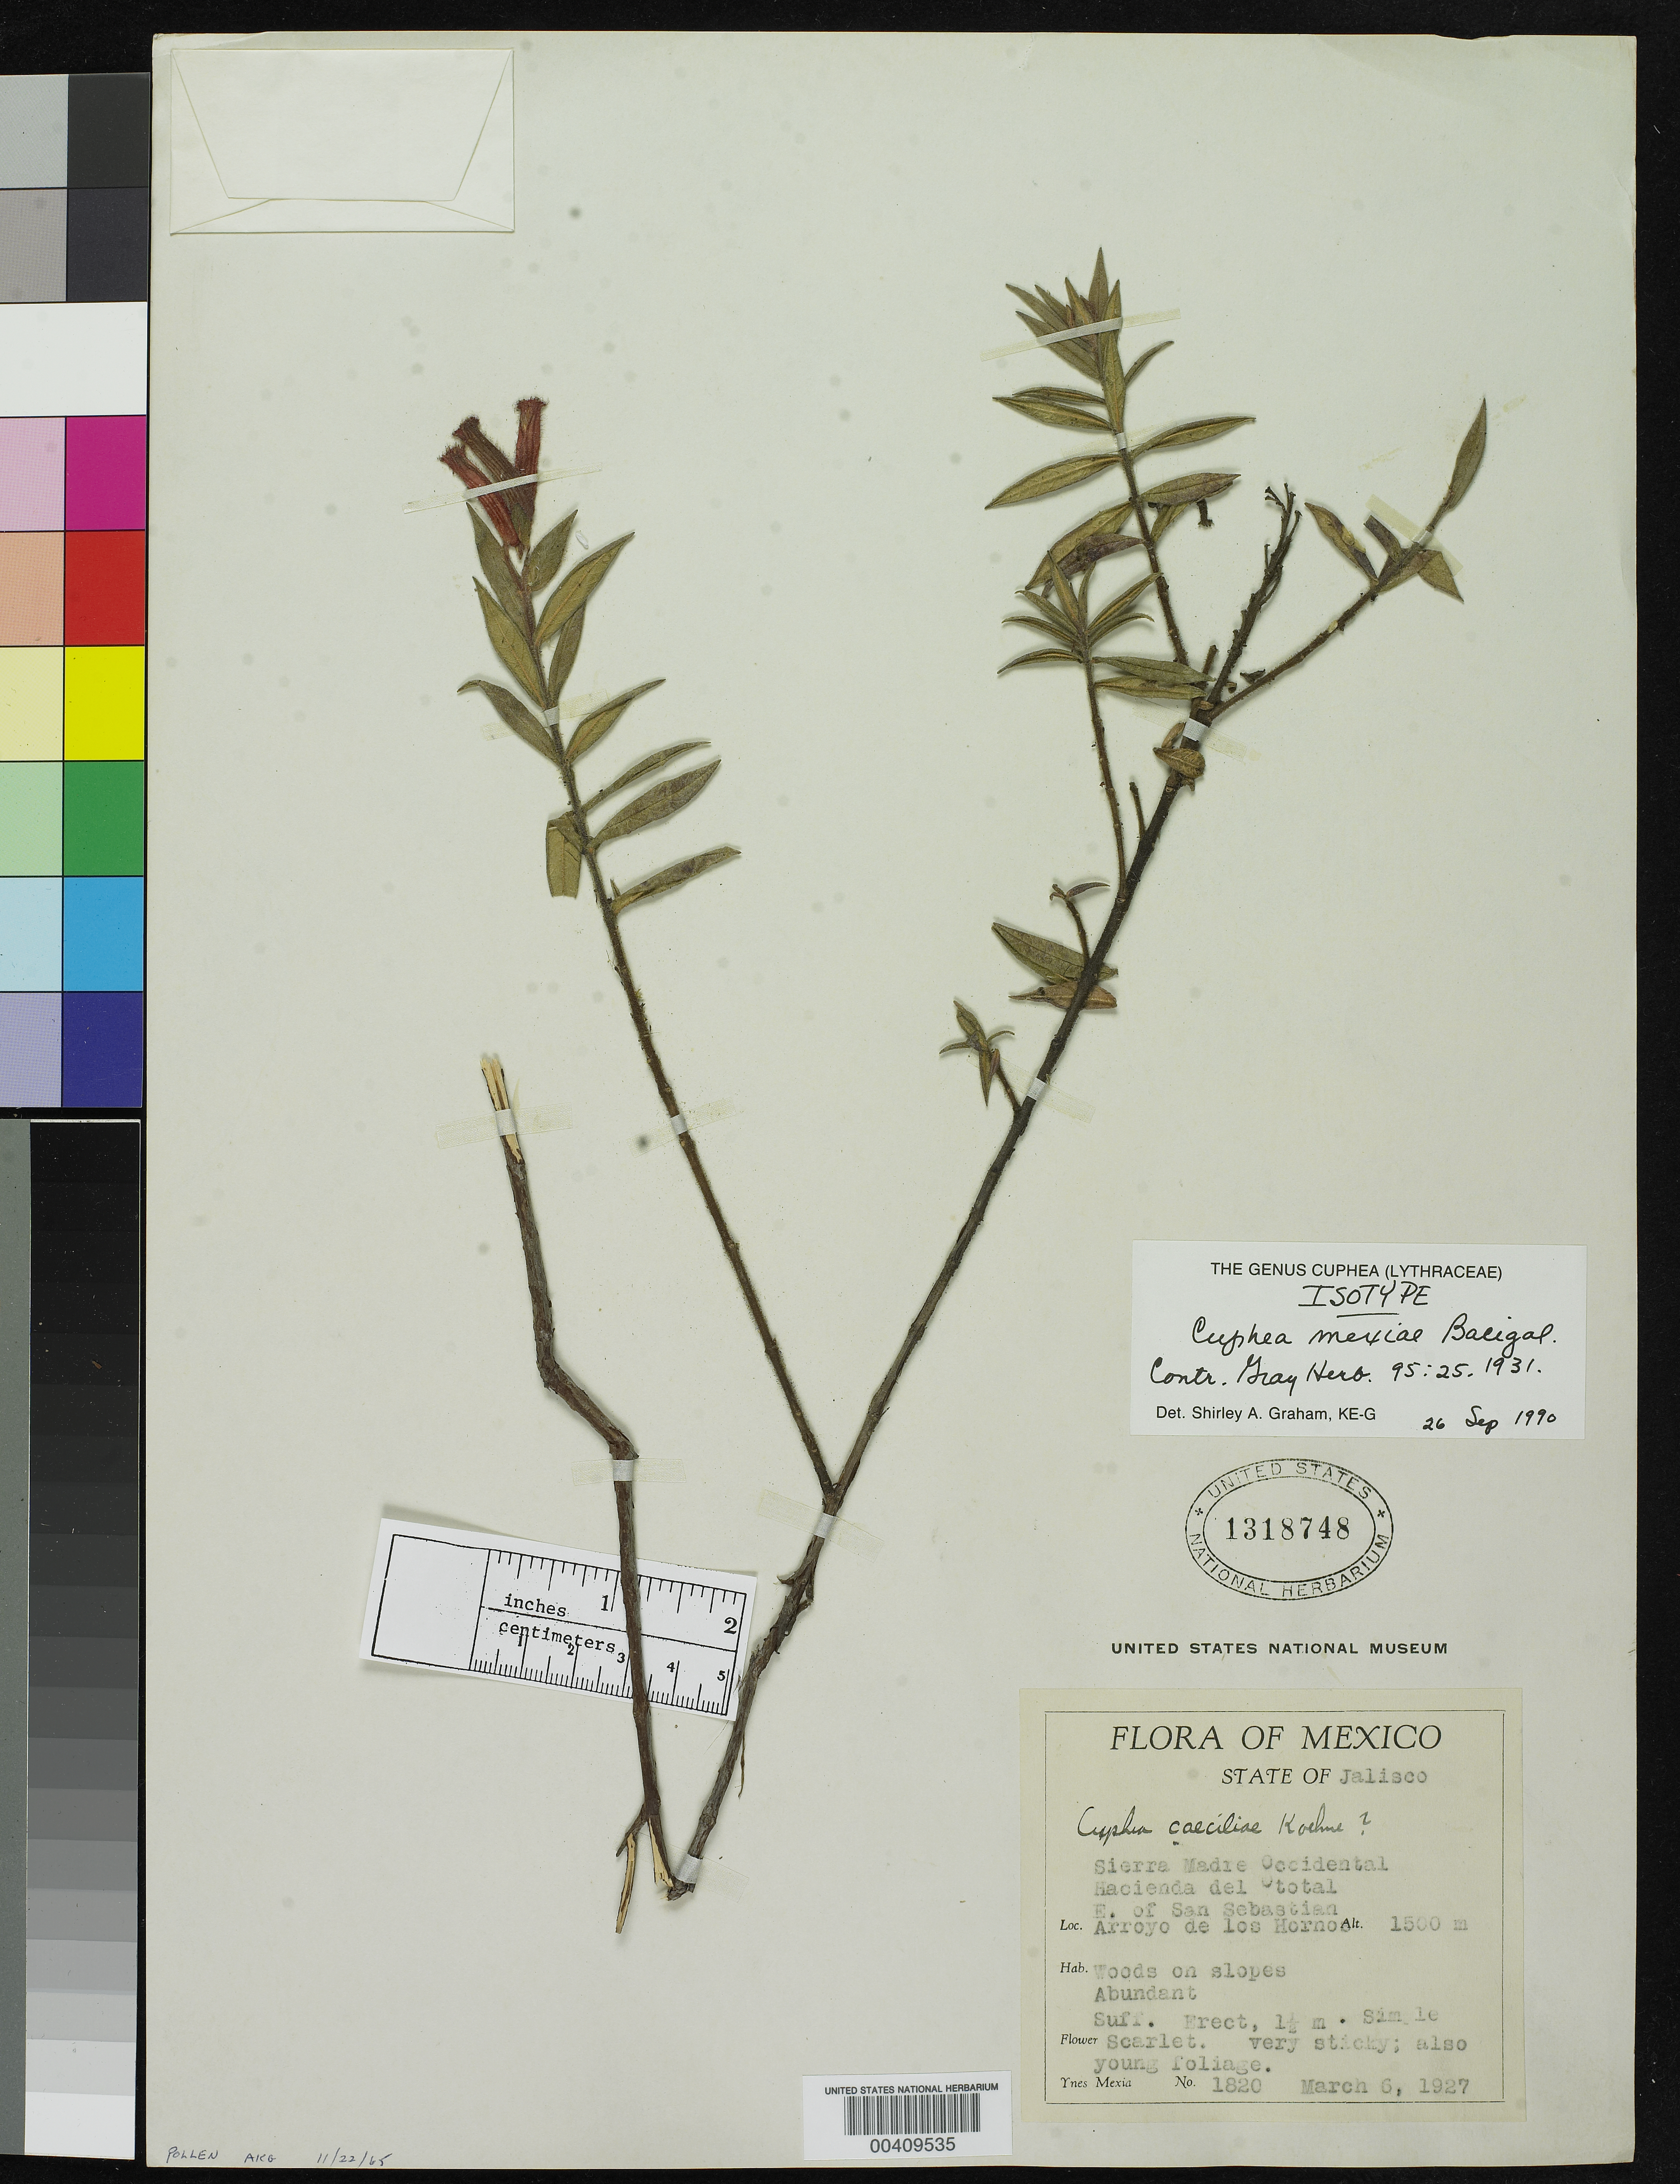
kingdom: Plantae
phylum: Tracheophyta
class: Magnoliopsida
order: Myrtales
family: Lythraceae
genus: Cuphea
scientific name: Cuphea mexiae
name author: Bacig.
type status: Isotype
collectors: Y. Mexia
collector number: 1820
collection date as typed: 06 Mar 1927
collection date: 1927-03-06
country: Mexico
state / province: Jalisco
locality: Sierra Madre Occidental, Hacienda del Ototal, E of San Sebastian, Arroyo de Los Hornos.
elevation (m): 1500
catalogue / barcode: US 1318748